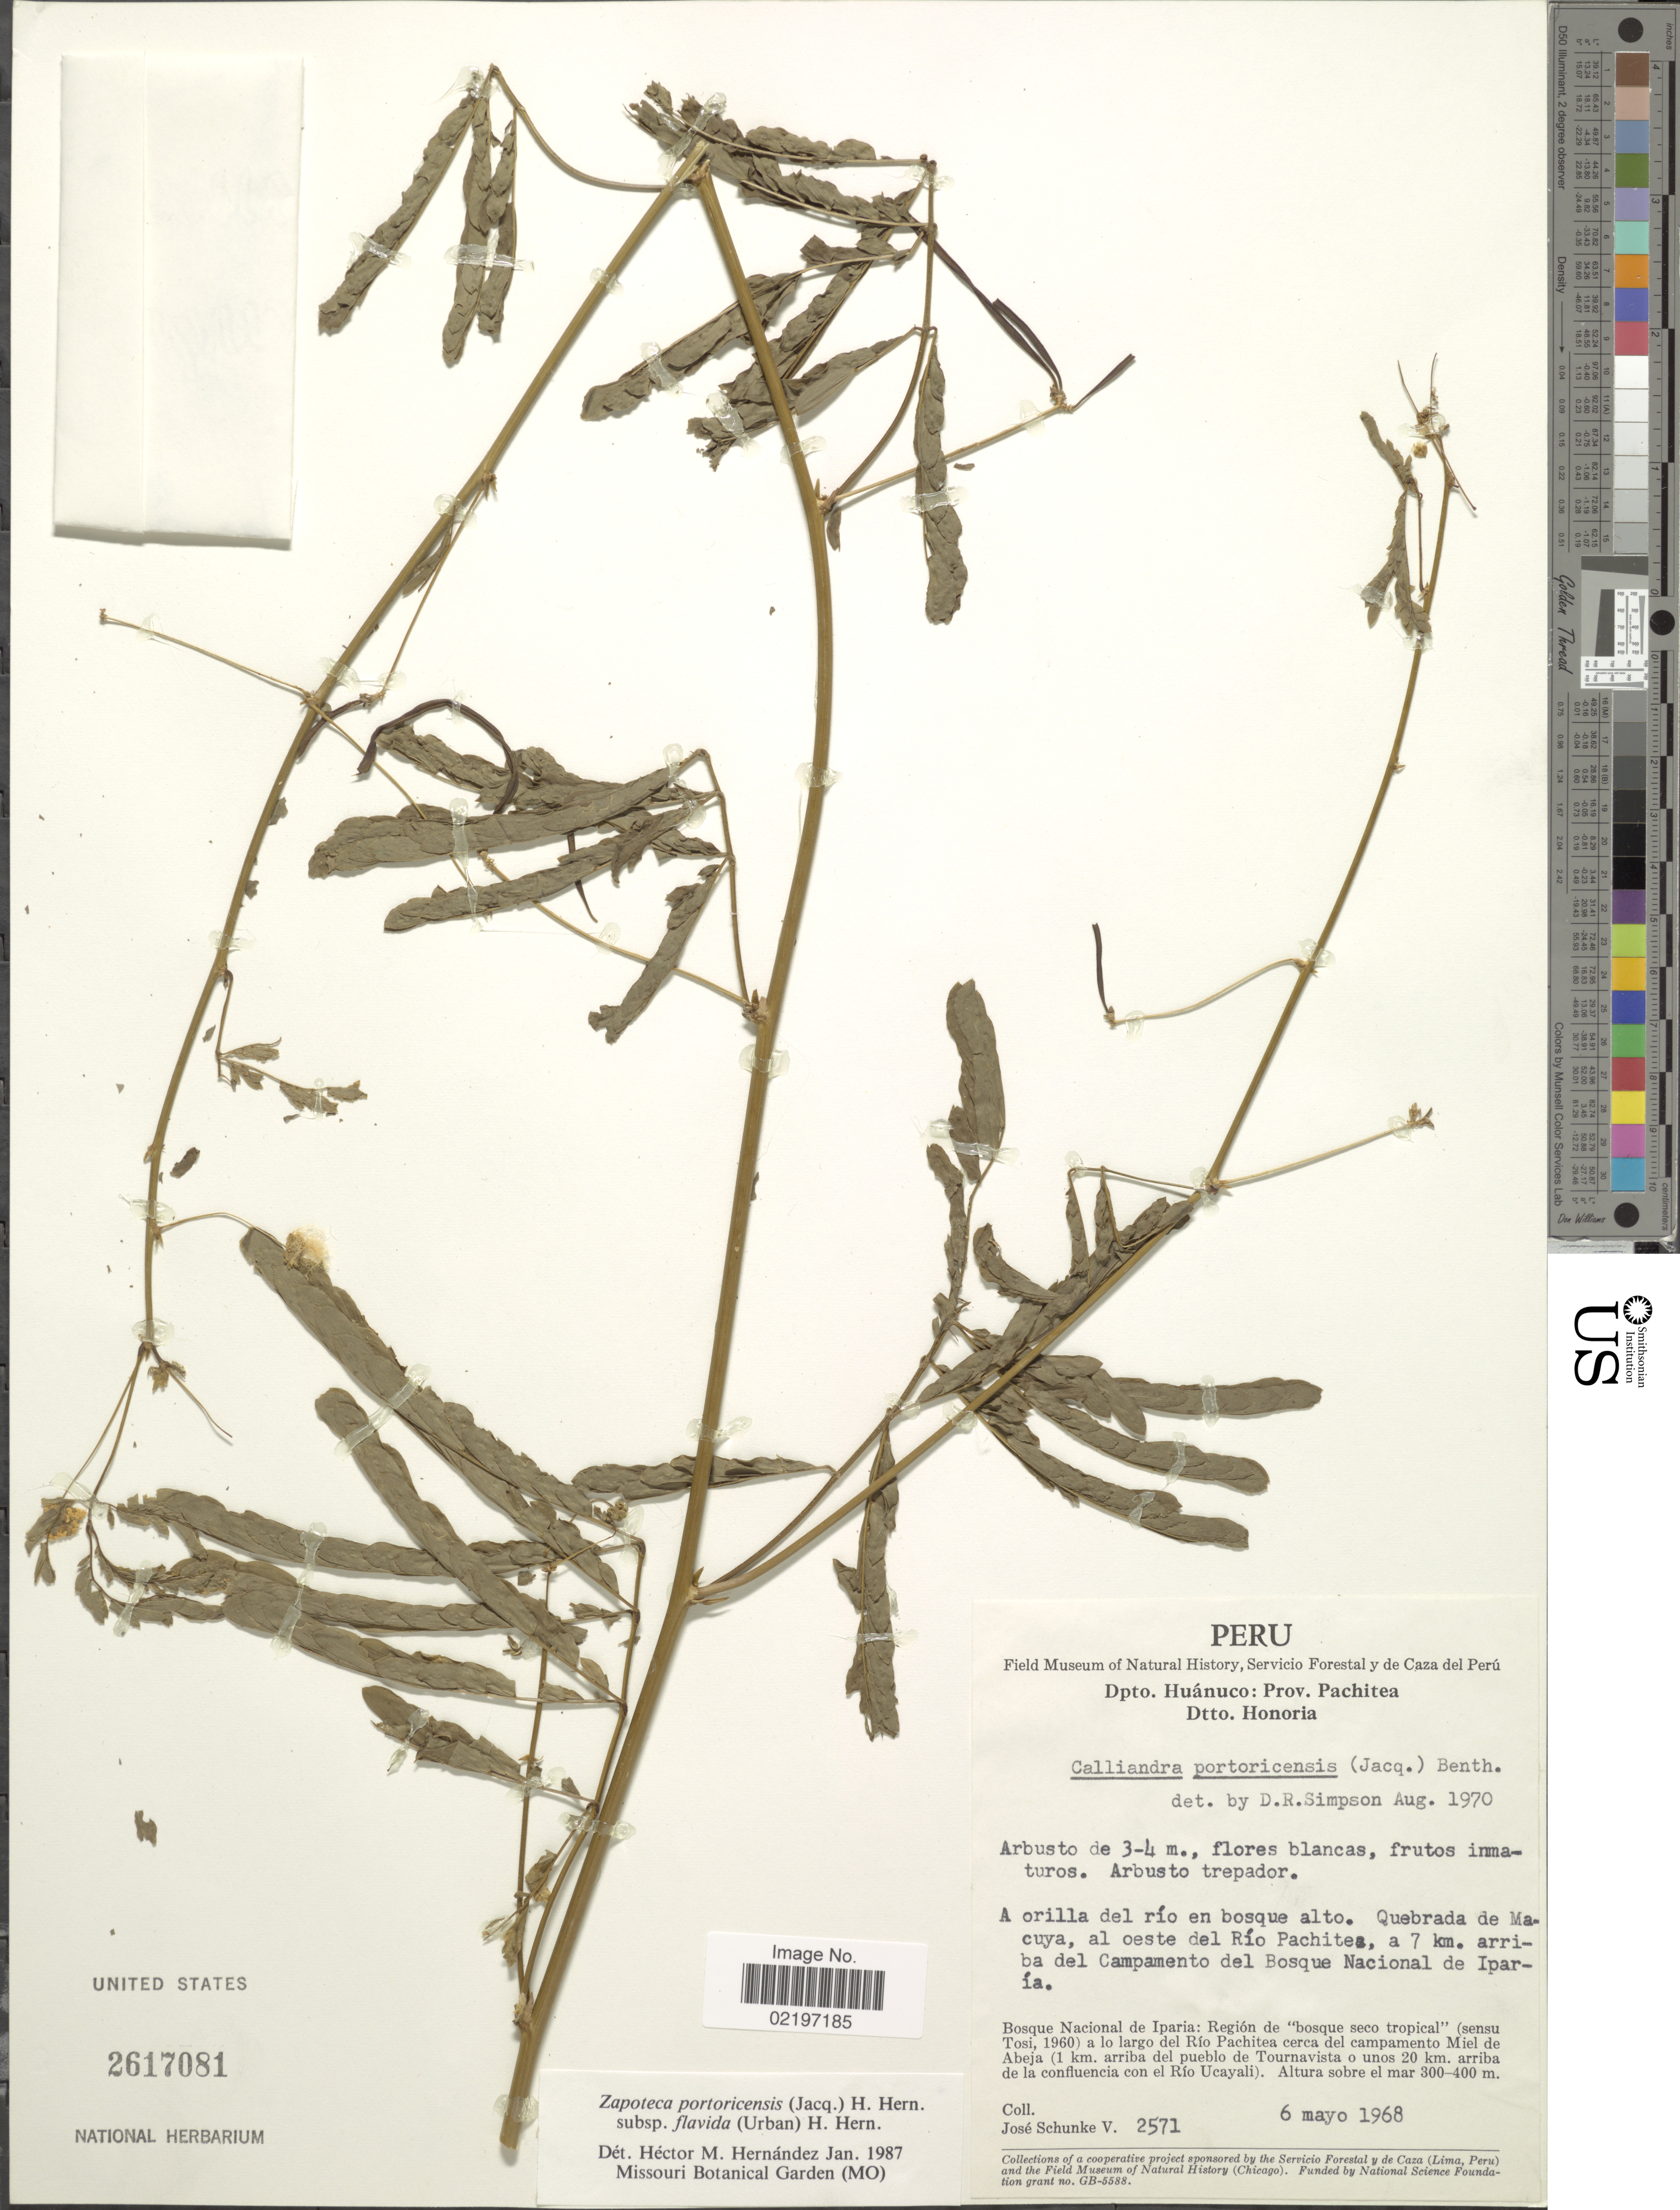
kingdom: Plantae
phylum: Tracheophyta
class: Magnoliopsida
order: Fabales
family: Fabaceae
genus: Zapoteca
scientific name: Zapoteca portoricensis subsp. flavida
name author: (Urb.) H.M. Hern.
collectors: J. Schunke Vigo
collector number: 2571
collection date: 1968-05-06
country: Peru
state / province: Huánuco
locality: Prov. Pachitea. Dtto. Honoria. Quebrada de Macuya al oeste del Rio Pachites a 7 km arriba del Campamento del Bosque Nacional de Iparia. a lo largo del Rio Pachitea cerca del campamento Miel de Abeja (1 km arriba del pueblo de Tournavista a unos 20 km arriba de la confluencia con el Rio Ucayali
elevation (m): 300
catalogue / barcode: US 2617081